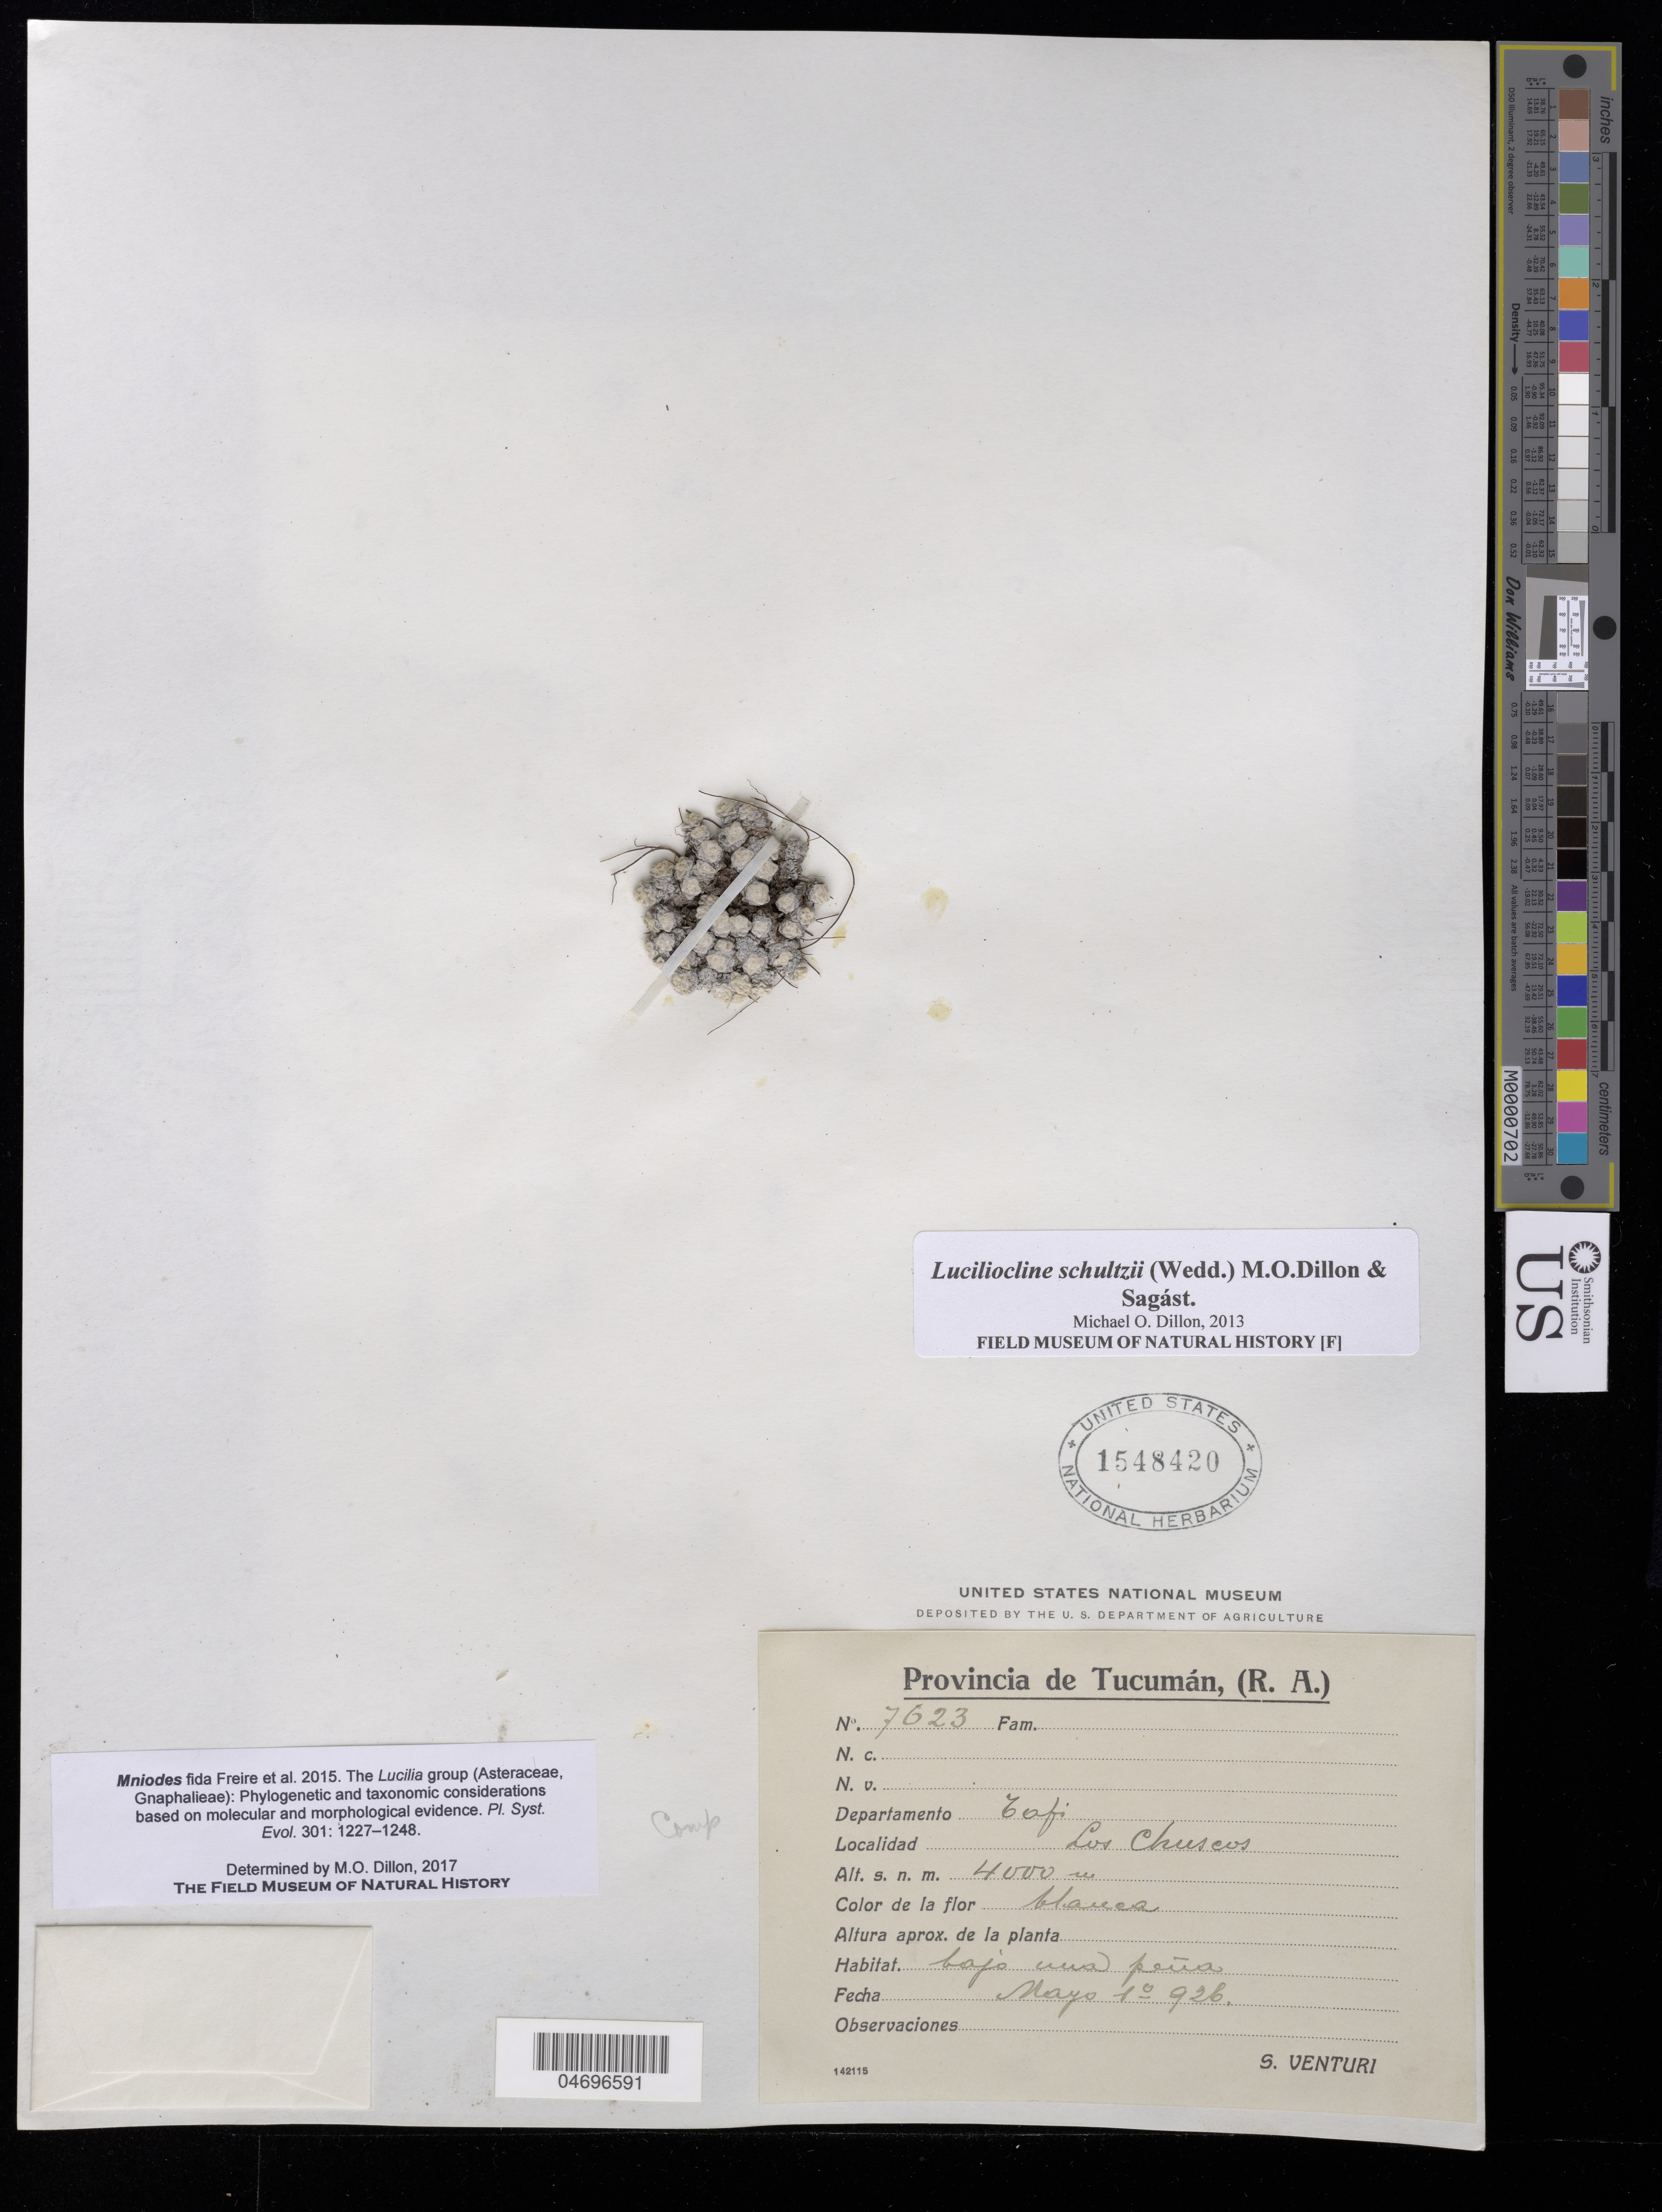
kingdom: Plantae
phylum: Tracheophyta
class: Magnoliopsida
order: Asterales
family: Asteraceae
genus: Mniodes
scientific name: Mniodes argentea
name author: (Wedd.) M.O. Dillon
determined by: Dillon, M. O.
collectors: S. Venturi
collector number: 7623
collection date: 1926-05-01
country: Argentina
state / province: Tucuman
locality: Departamento Tafi, Los Chuscos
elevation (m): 4000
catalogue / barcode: US 1548420